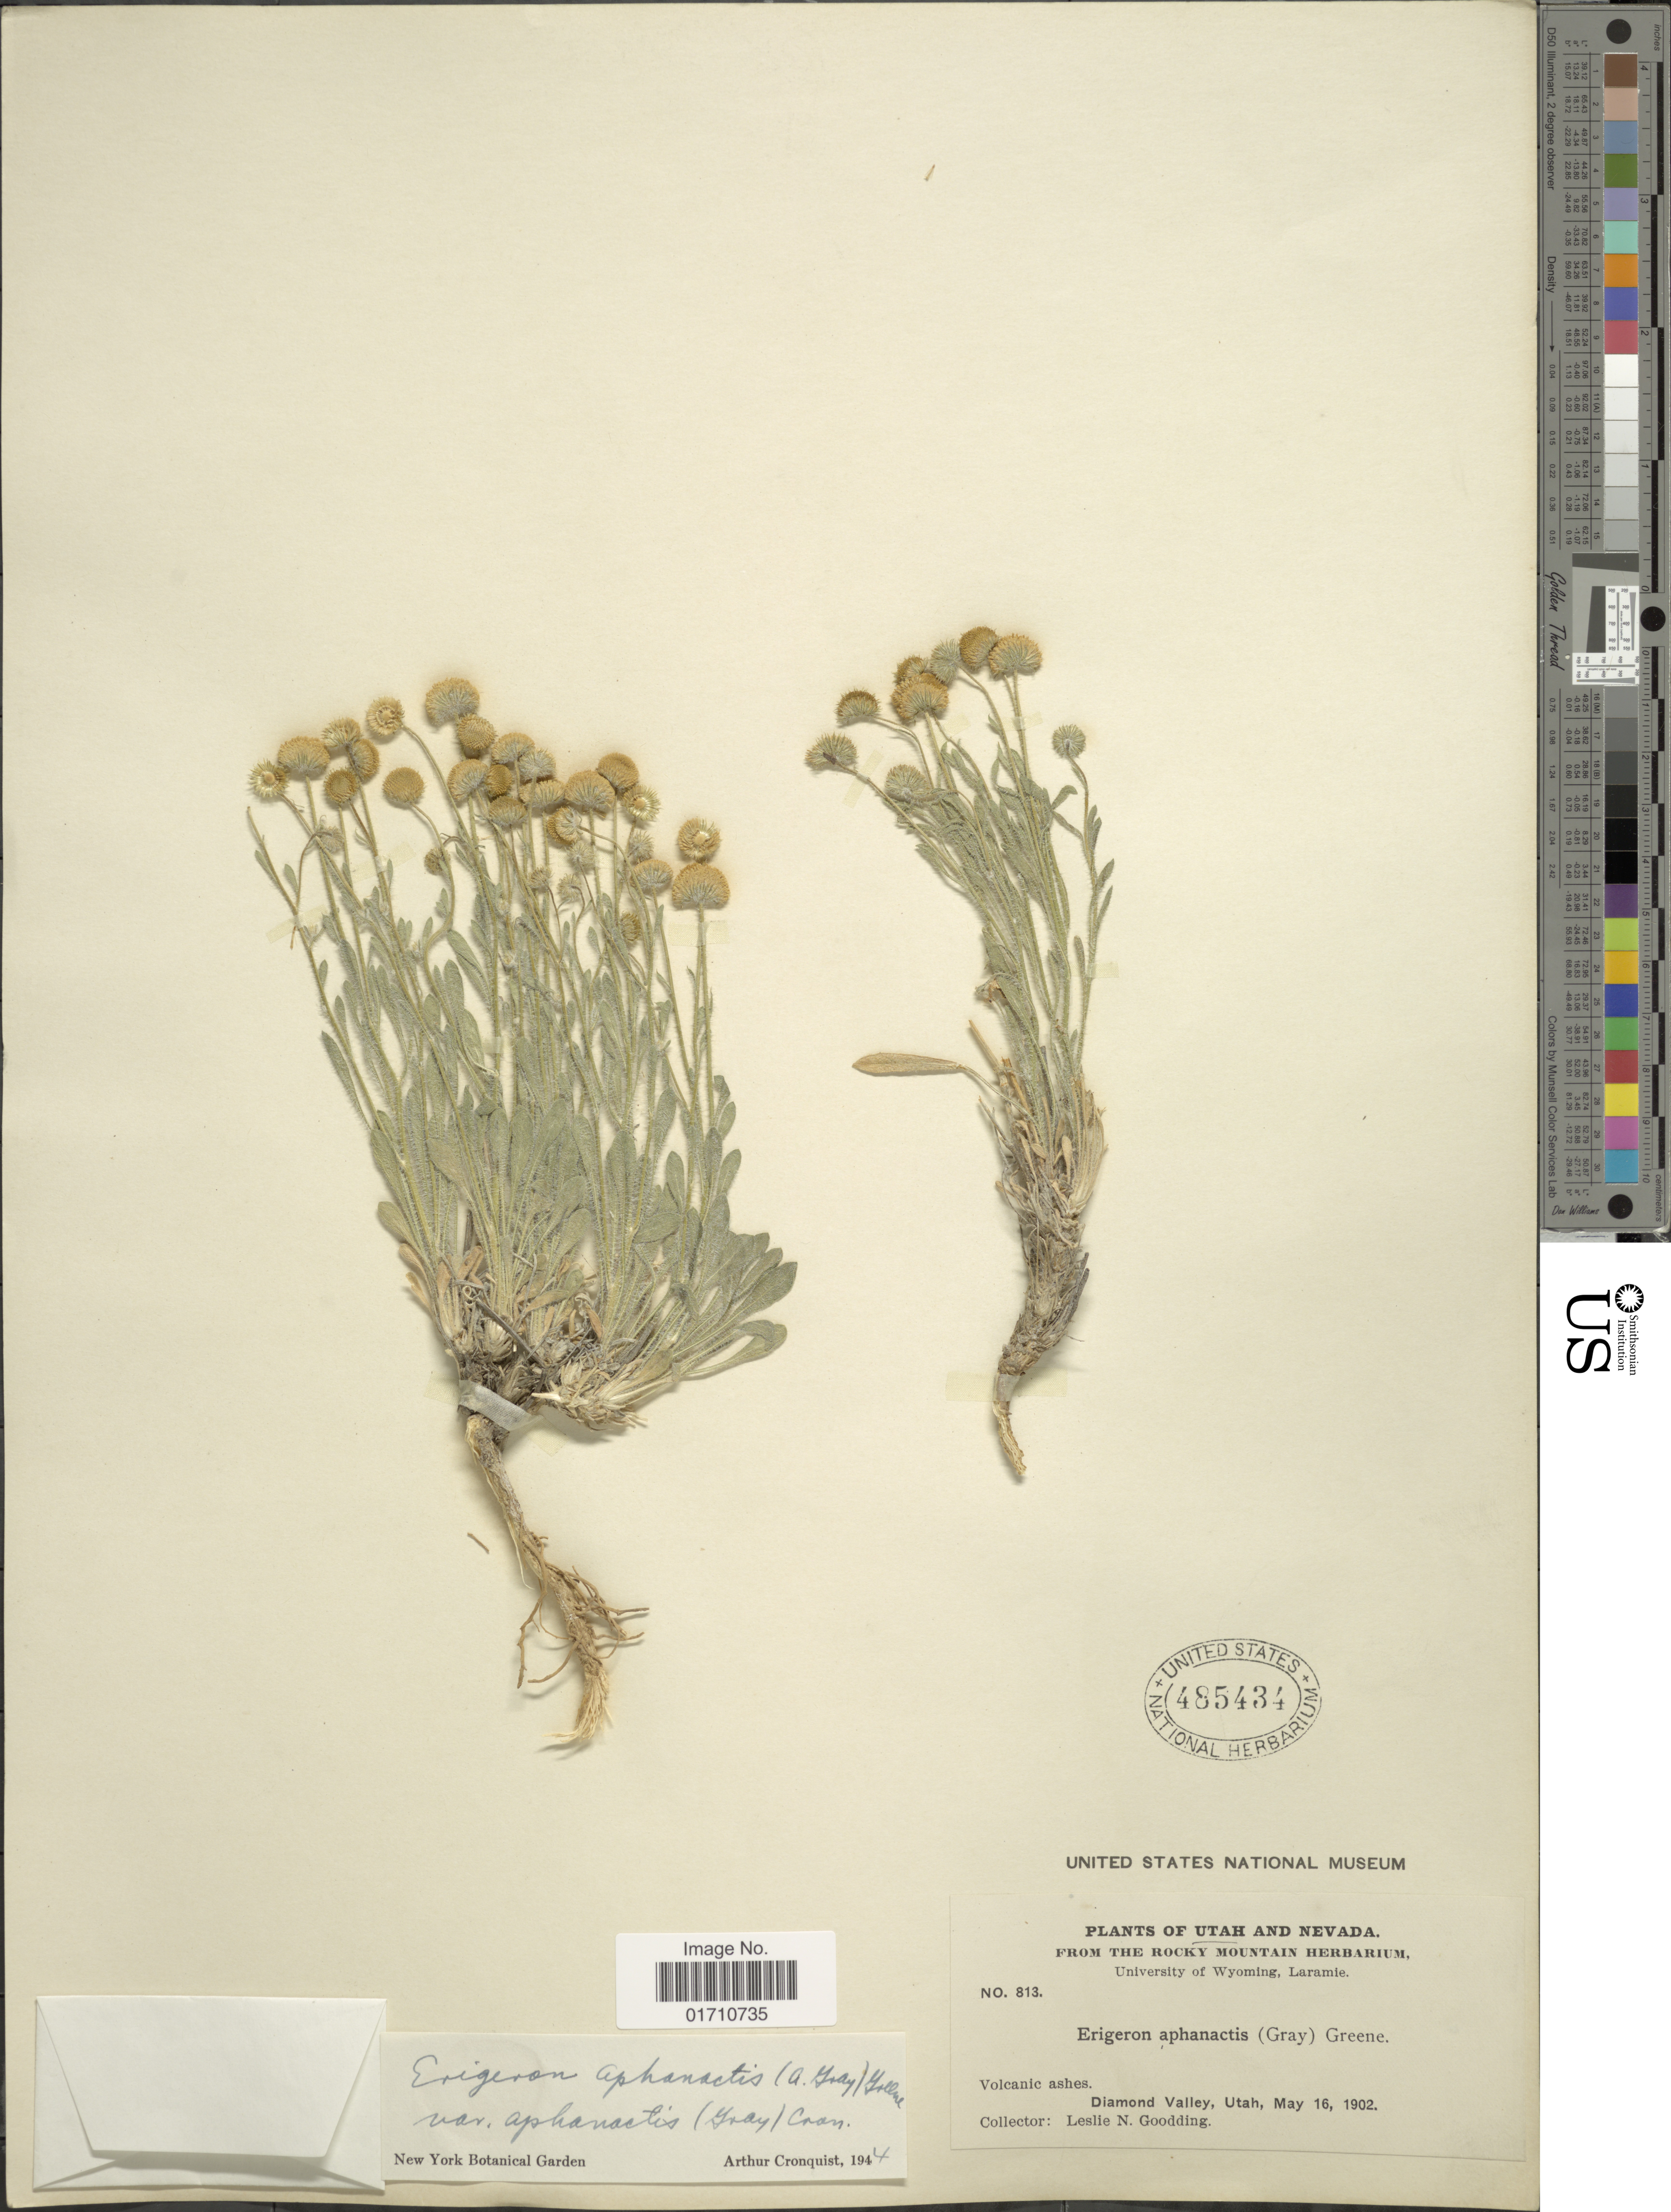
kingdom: Plantae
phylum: Tracheophyta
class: Magnoliopsida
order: Asterales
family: Asteraceae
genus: Erigeron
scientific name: Erigeron aphanactis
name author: (A. Gray) Greene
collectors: L. N. Goodding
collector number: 813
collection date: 1902-05-16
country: United States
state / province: Utah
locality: Volcanic ashes. Diamond Vallley, Nevada and Utah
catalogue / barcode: US 485434